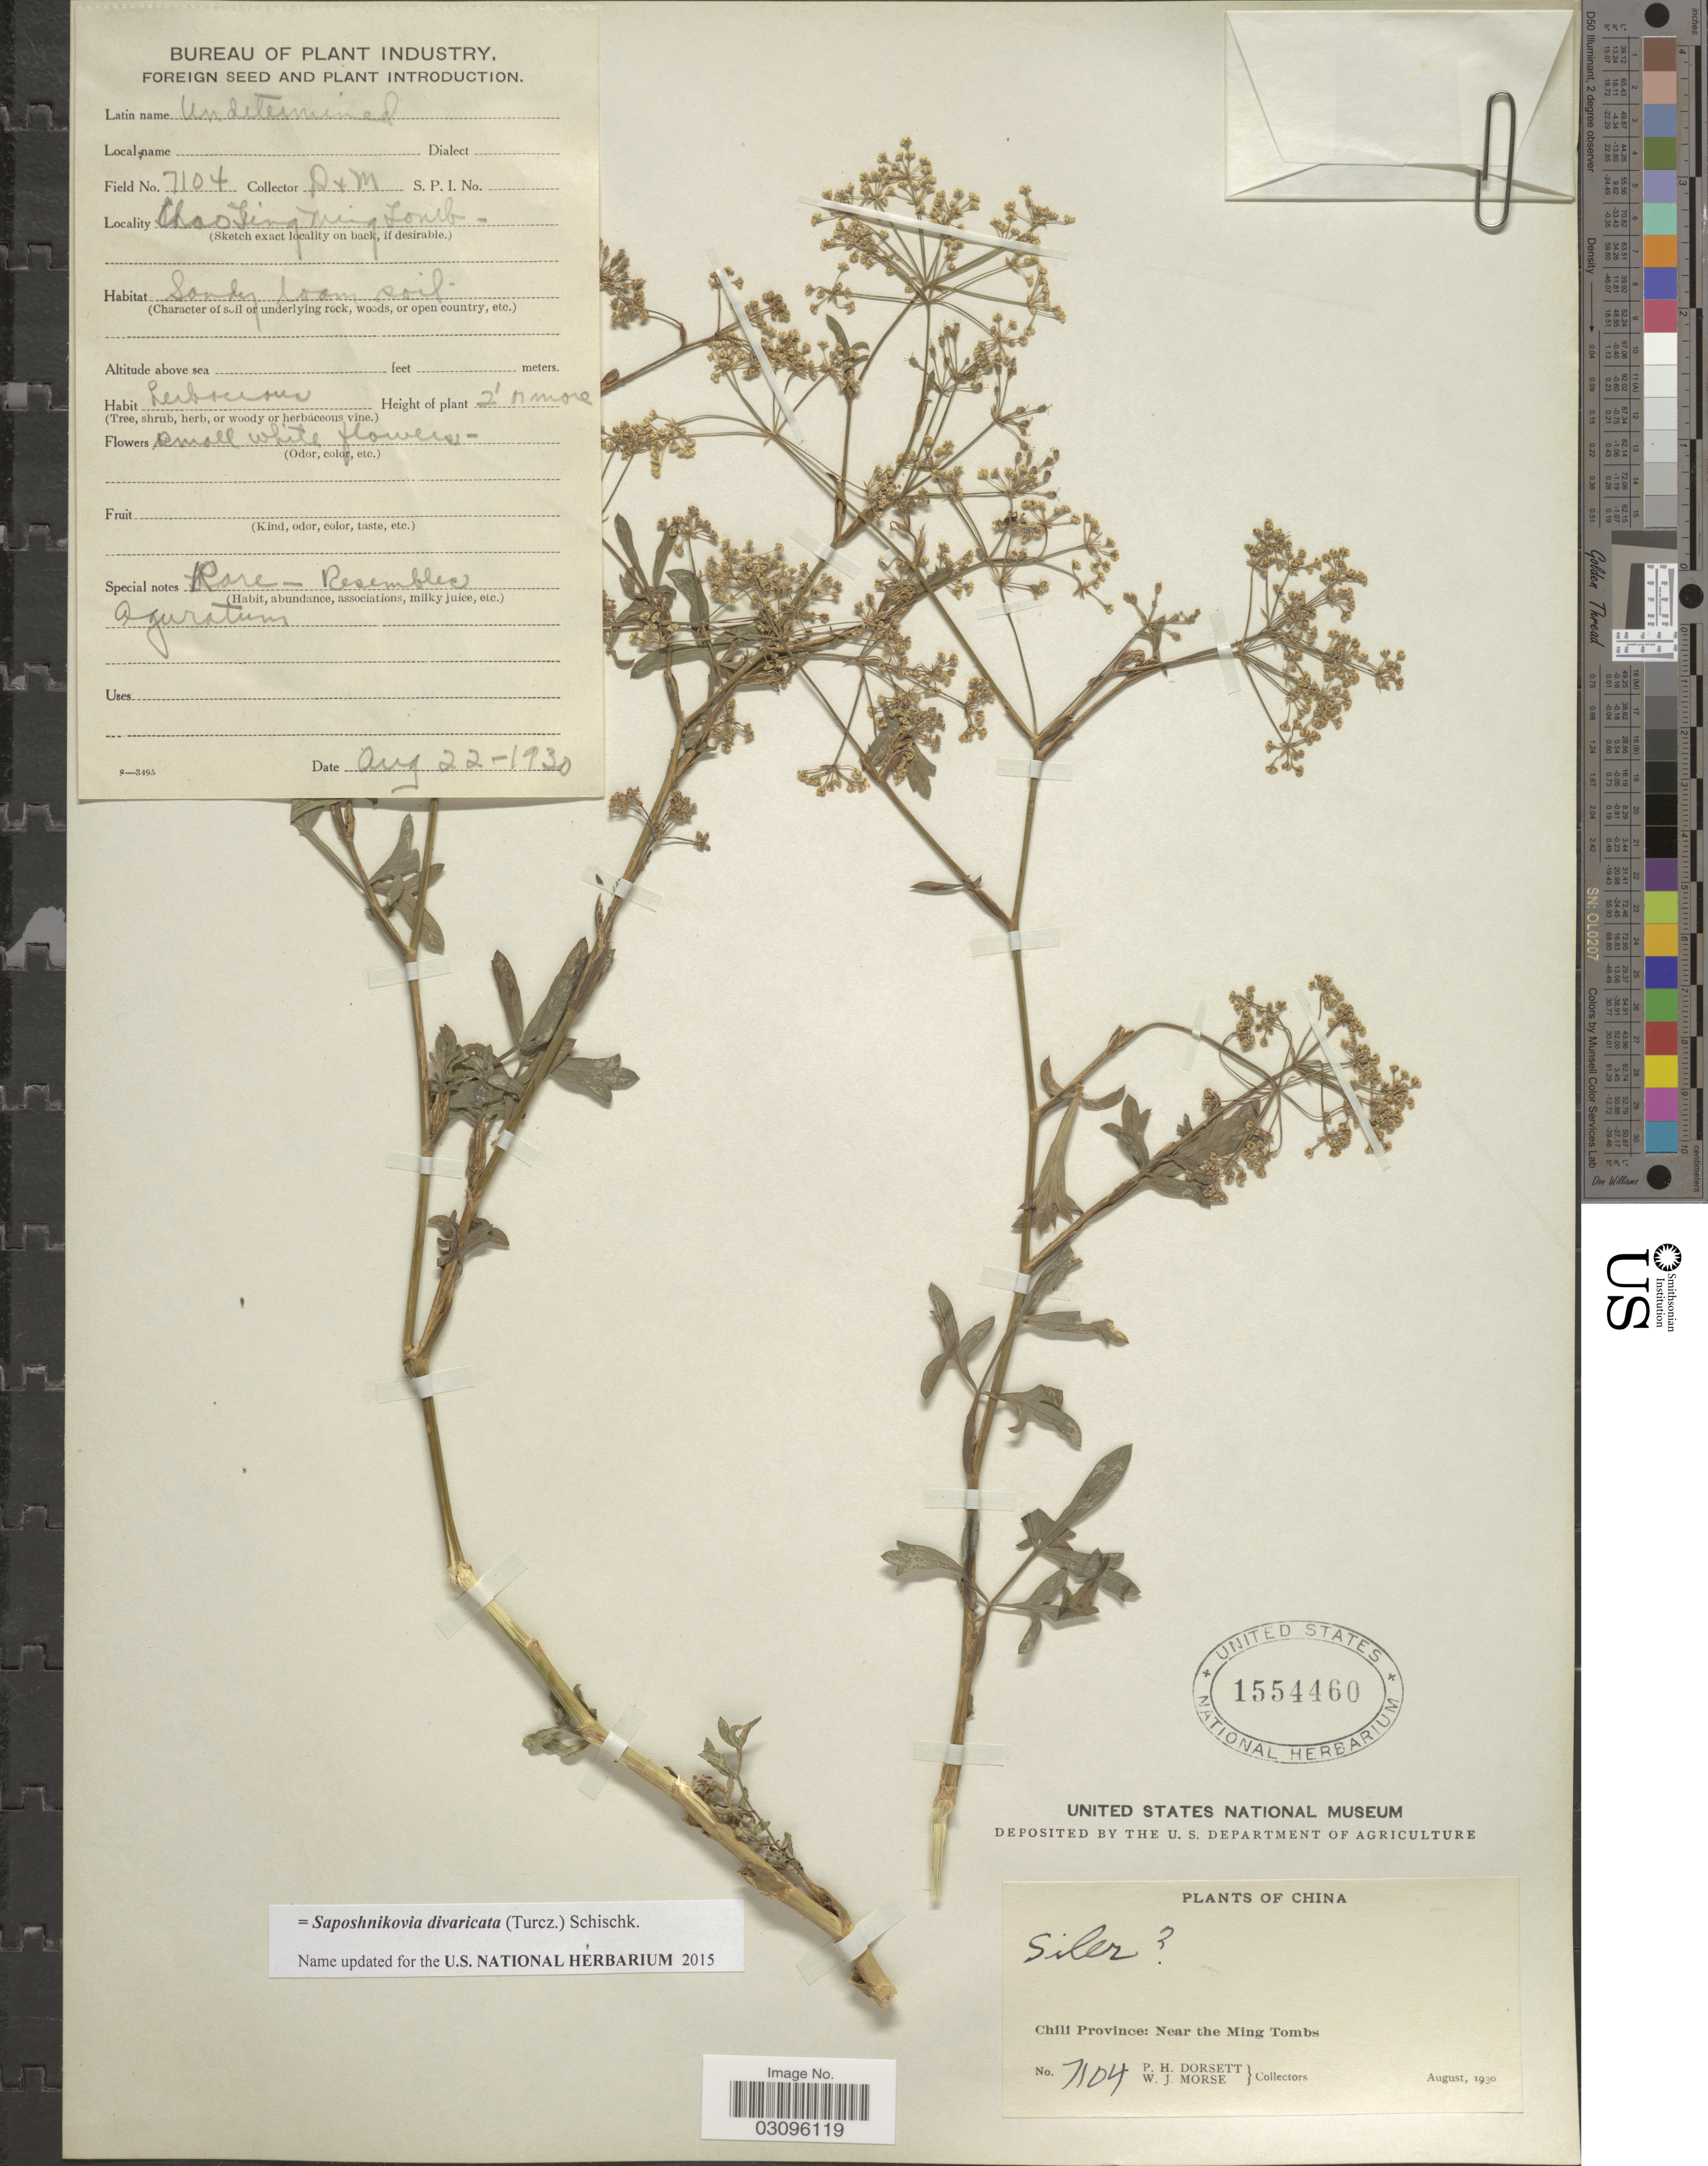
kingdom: Plantae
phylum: Tracheophyta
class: Magnoliopsida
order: Apiales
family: Apiaceae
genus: Saposhnikovia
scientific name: Saposhnikovia divaricata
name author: (Turcz.) Schischk.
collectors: P. H. Dorsett & W. J. Morse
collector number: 7104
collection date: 1930-08-22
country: China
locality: Chili Province: Near the Ming Tombs. Chao Ting Ming Tomb.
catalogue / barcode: US 1554460